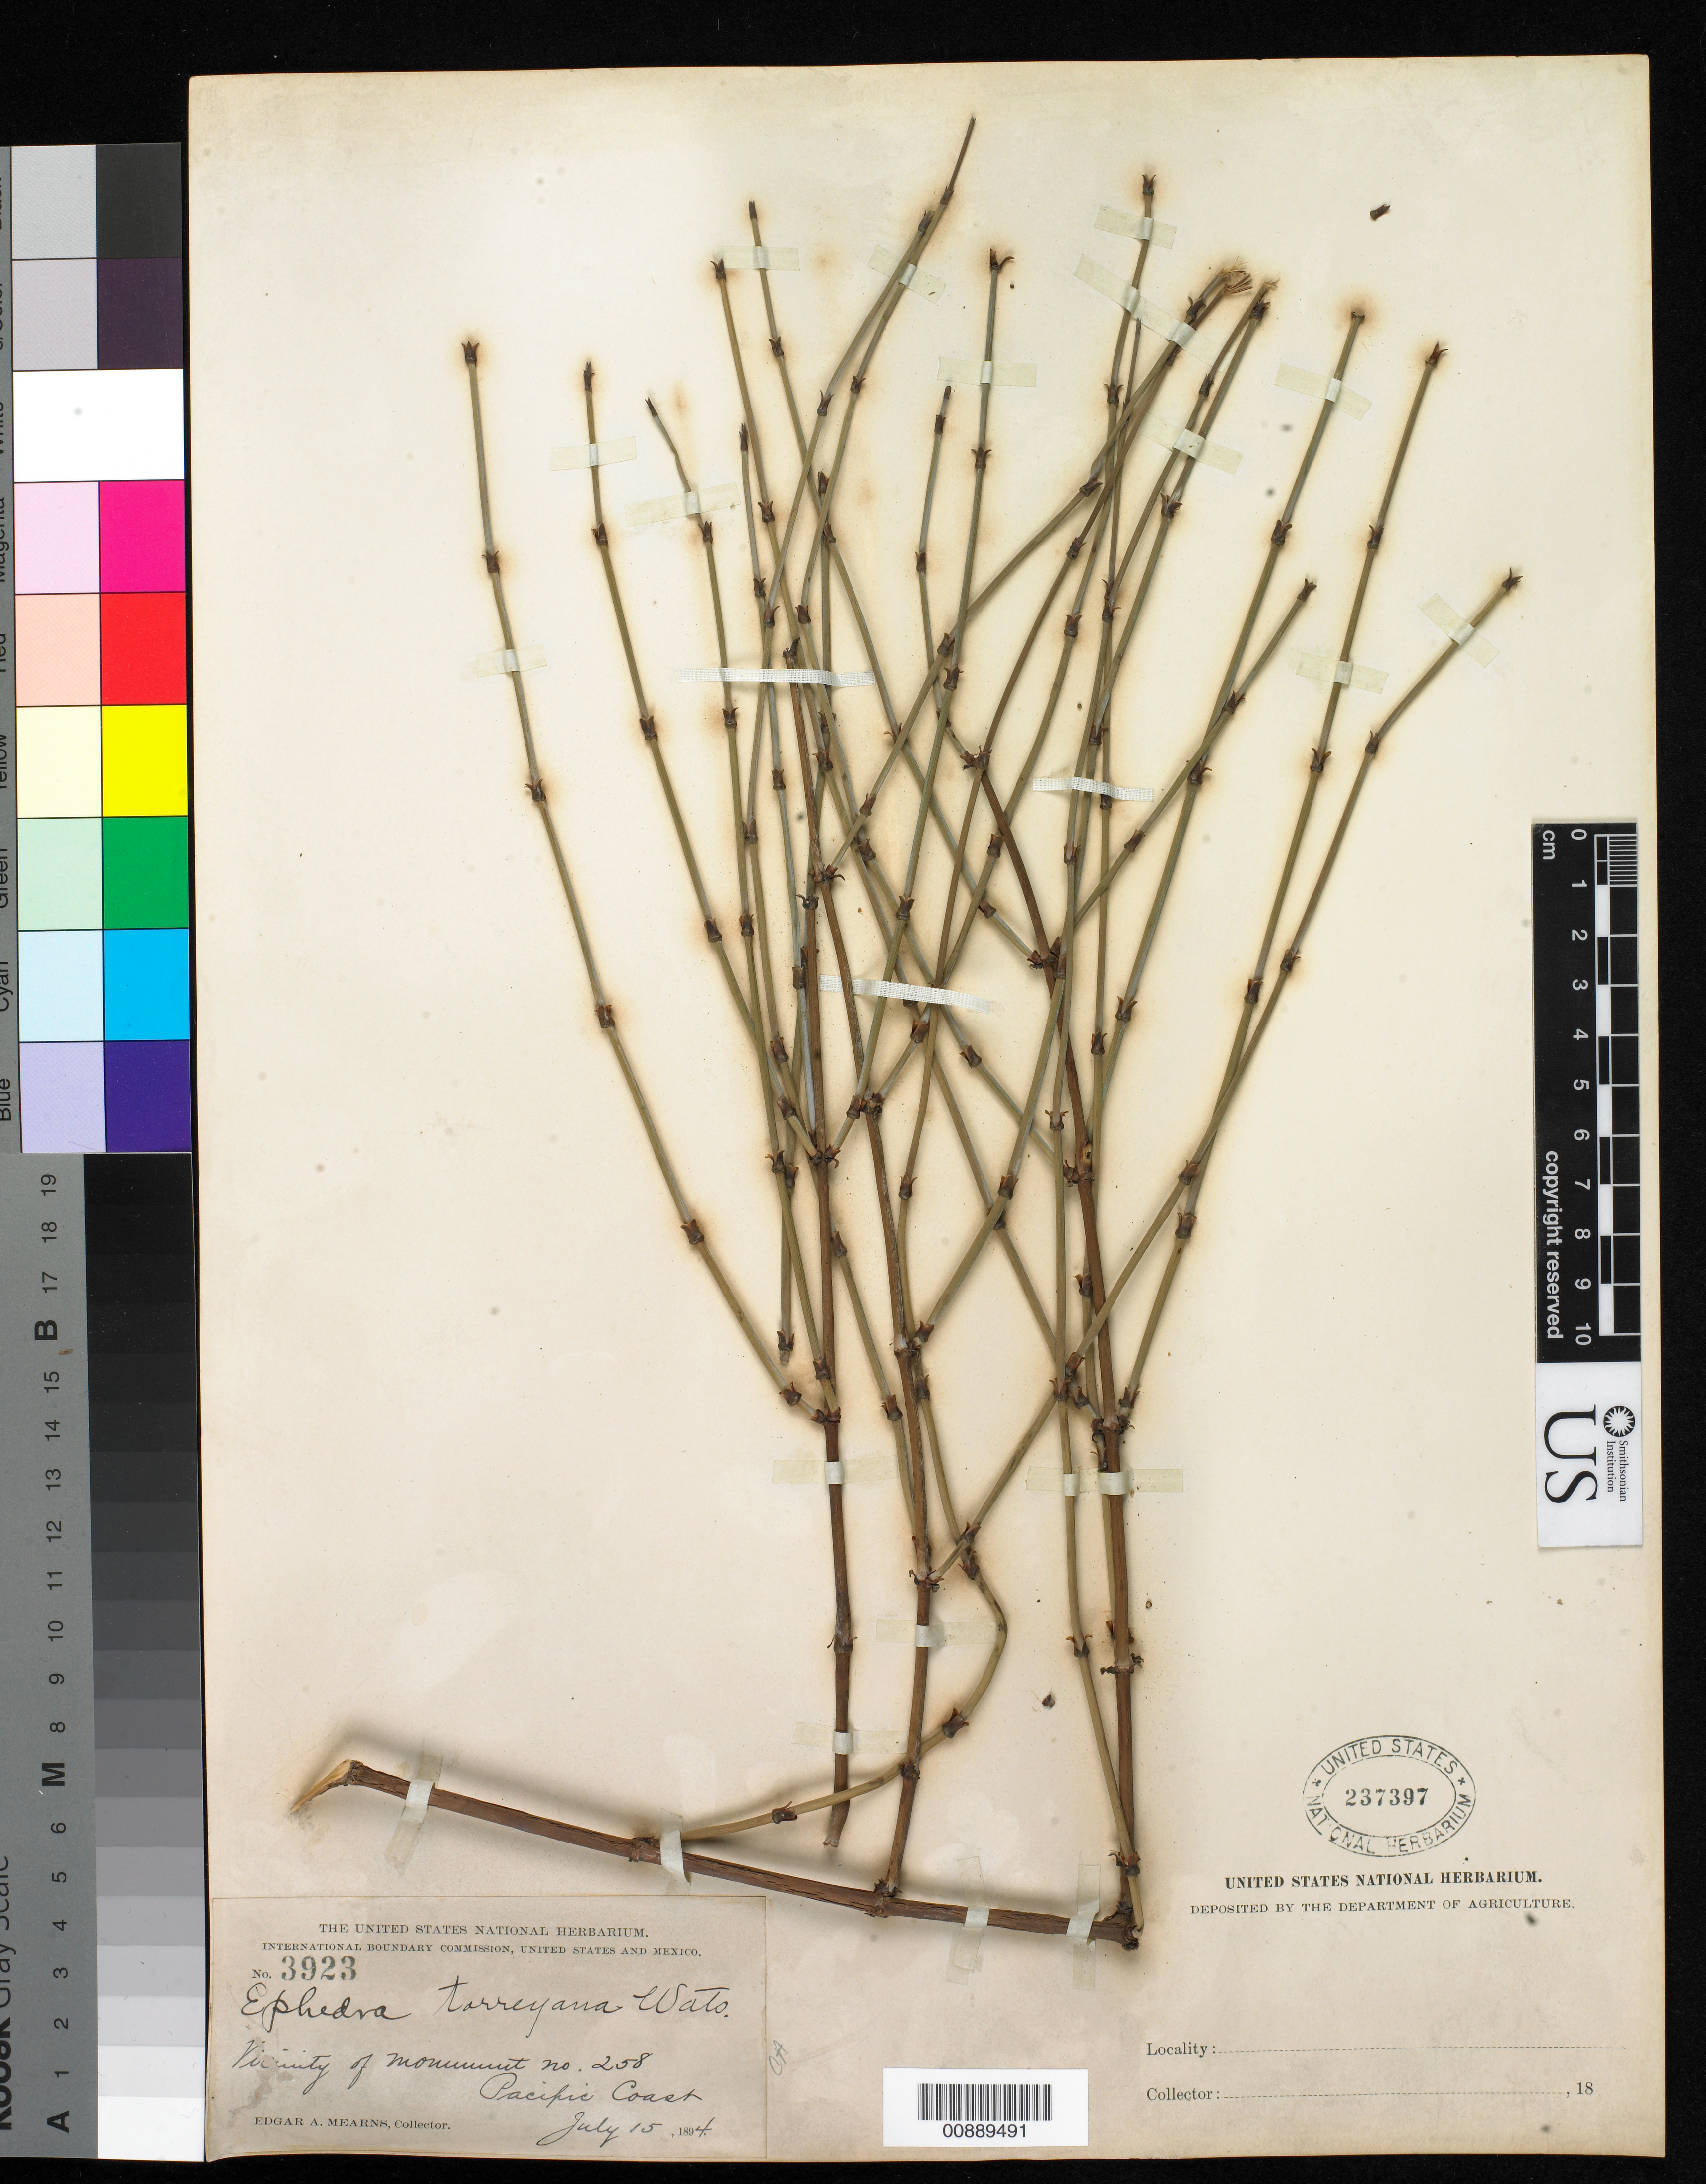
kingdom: Plantae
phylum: Tracheophyta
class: Gnetopsida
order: Ephedrales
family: Ephedraceae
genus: Ephedra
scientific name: Ephedra torreyana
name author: S. Watson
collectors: E. A. Mearns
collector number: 3923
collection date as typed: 15 Jul 1894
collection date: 1894-07-15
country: United States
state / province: California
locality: Vicinity of Monument no. 258. Pacific Coast.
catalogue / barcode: US 237397